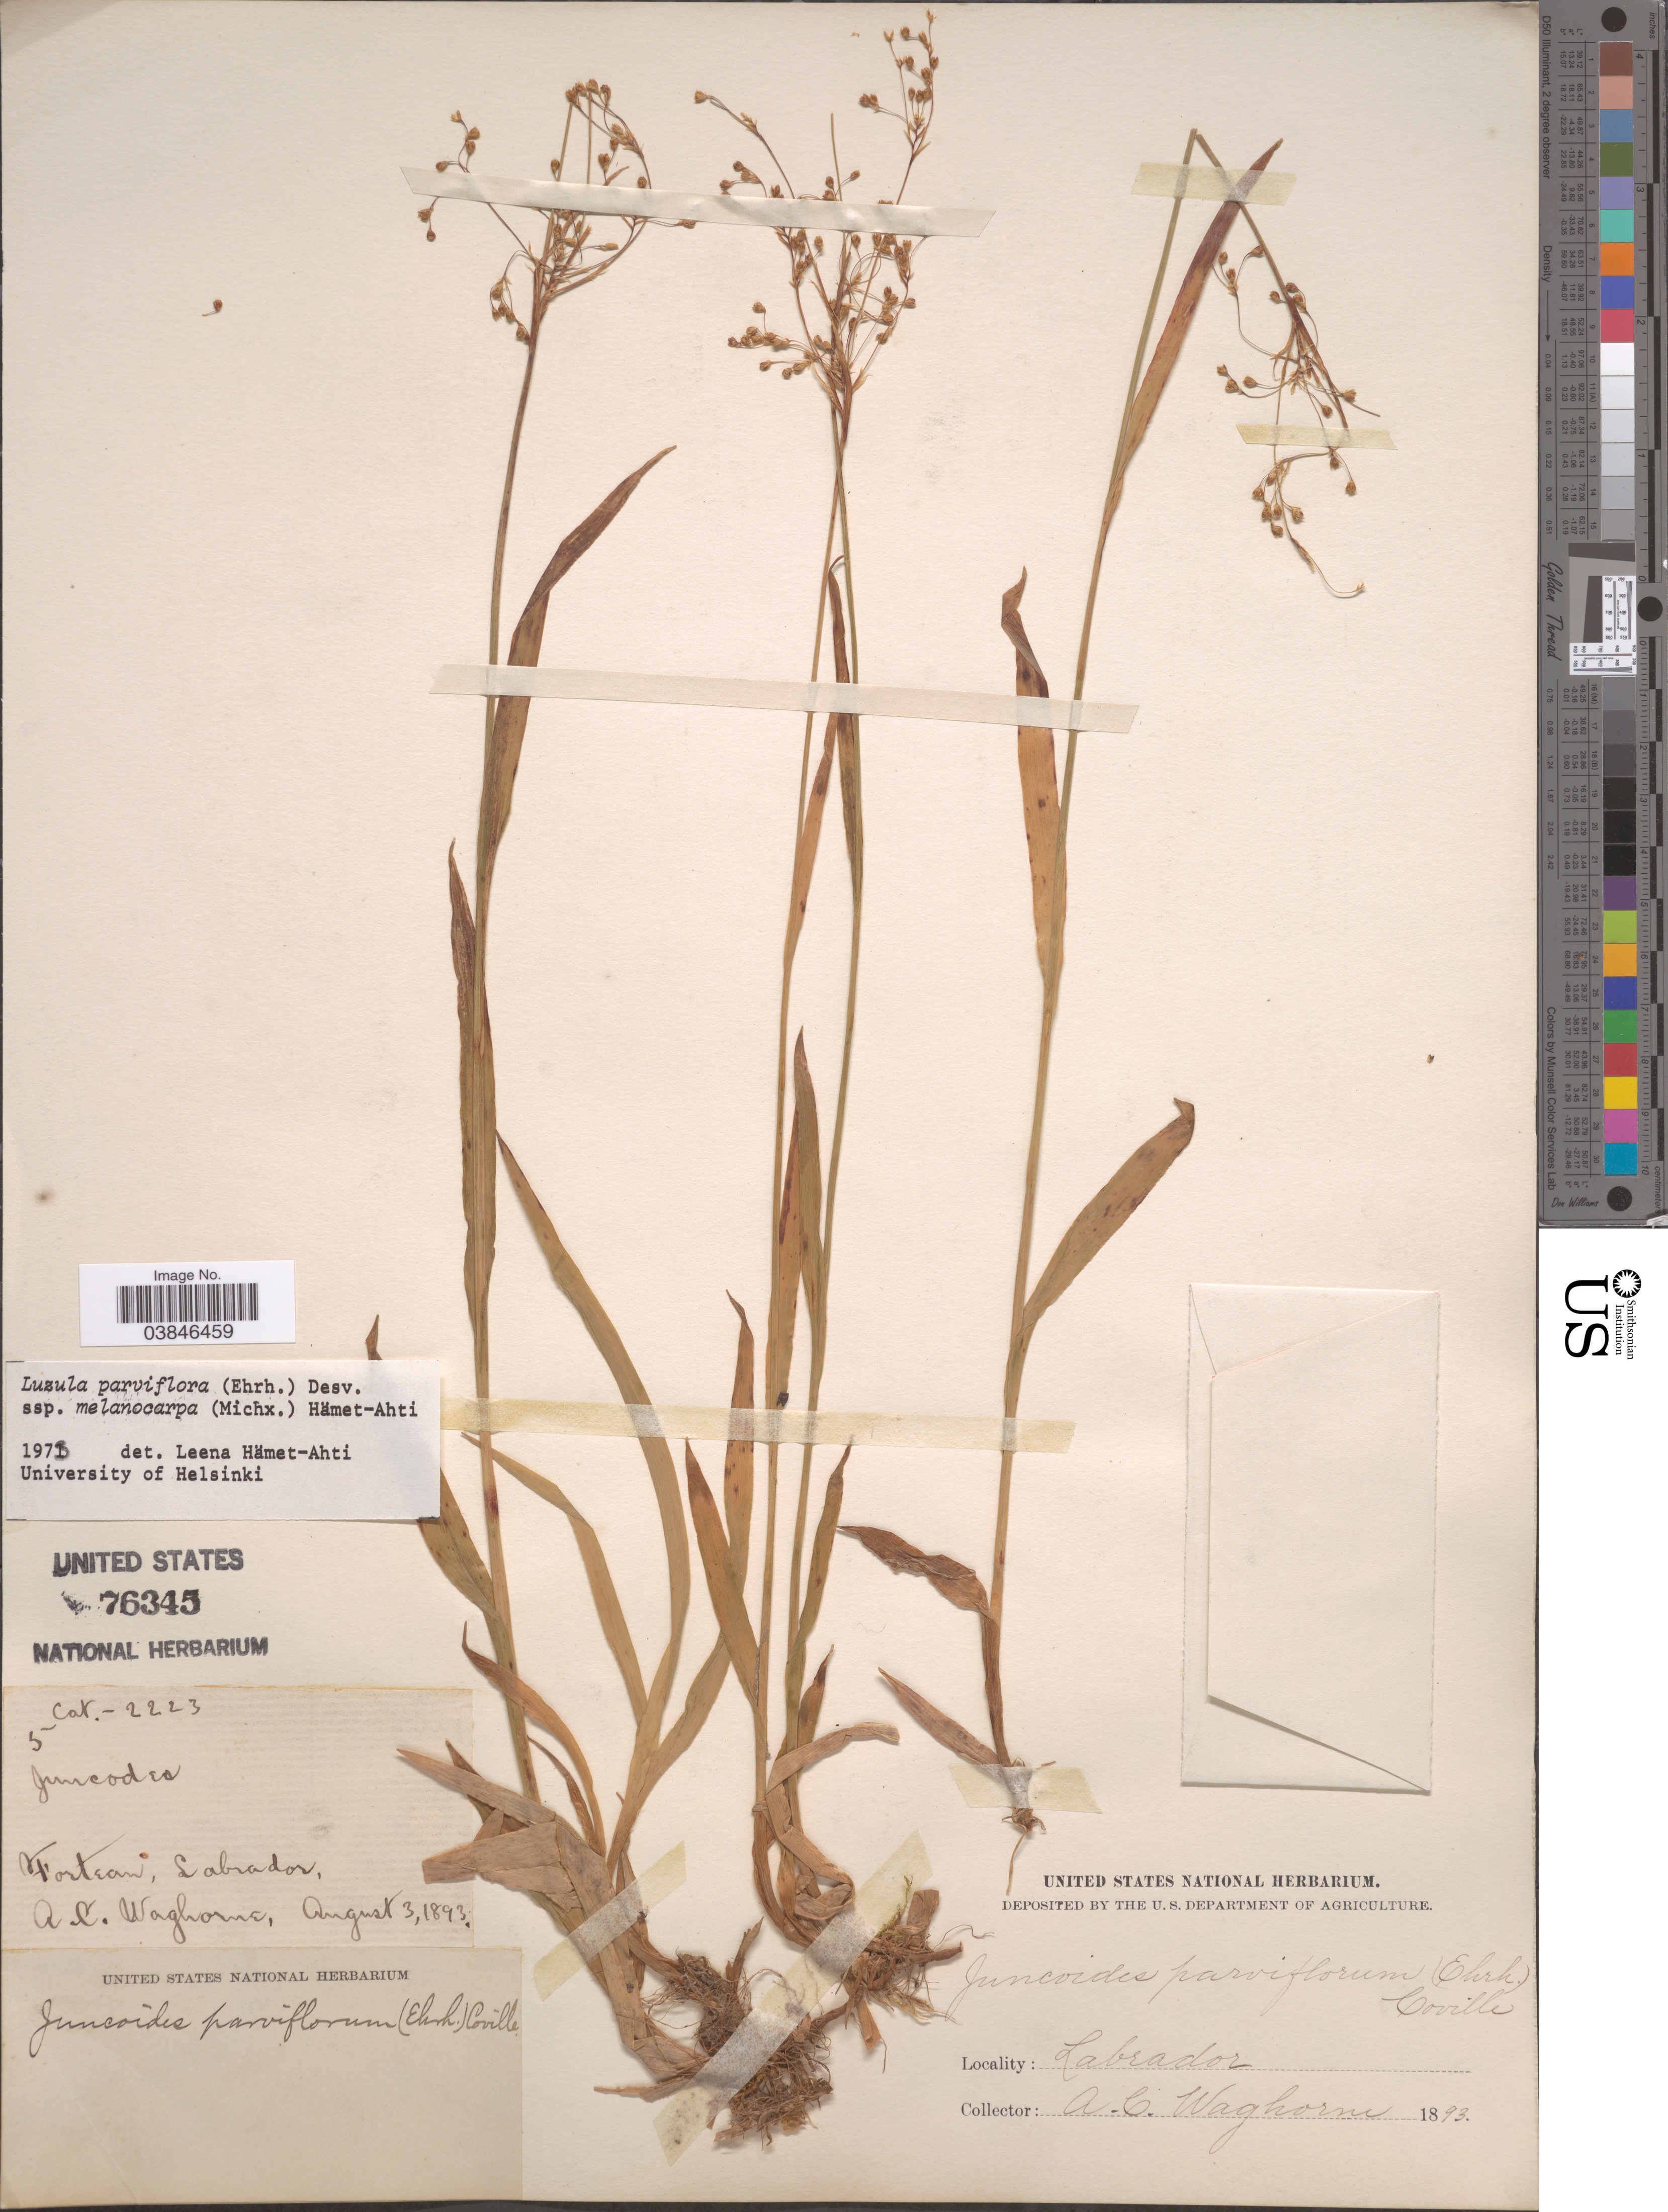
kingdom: Plantae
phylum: Tracheophyta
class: Liliopsida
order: Poales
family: Juncaceae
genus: Luzula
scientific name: Luzula parviflora subsp. melanocarpa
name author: Desv.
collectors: A. Waghorne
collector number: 5?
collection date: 1893-08-03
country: Canada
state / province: Newfoundland and Labrador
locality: Fortean, Labrador.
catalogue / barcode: US 76345